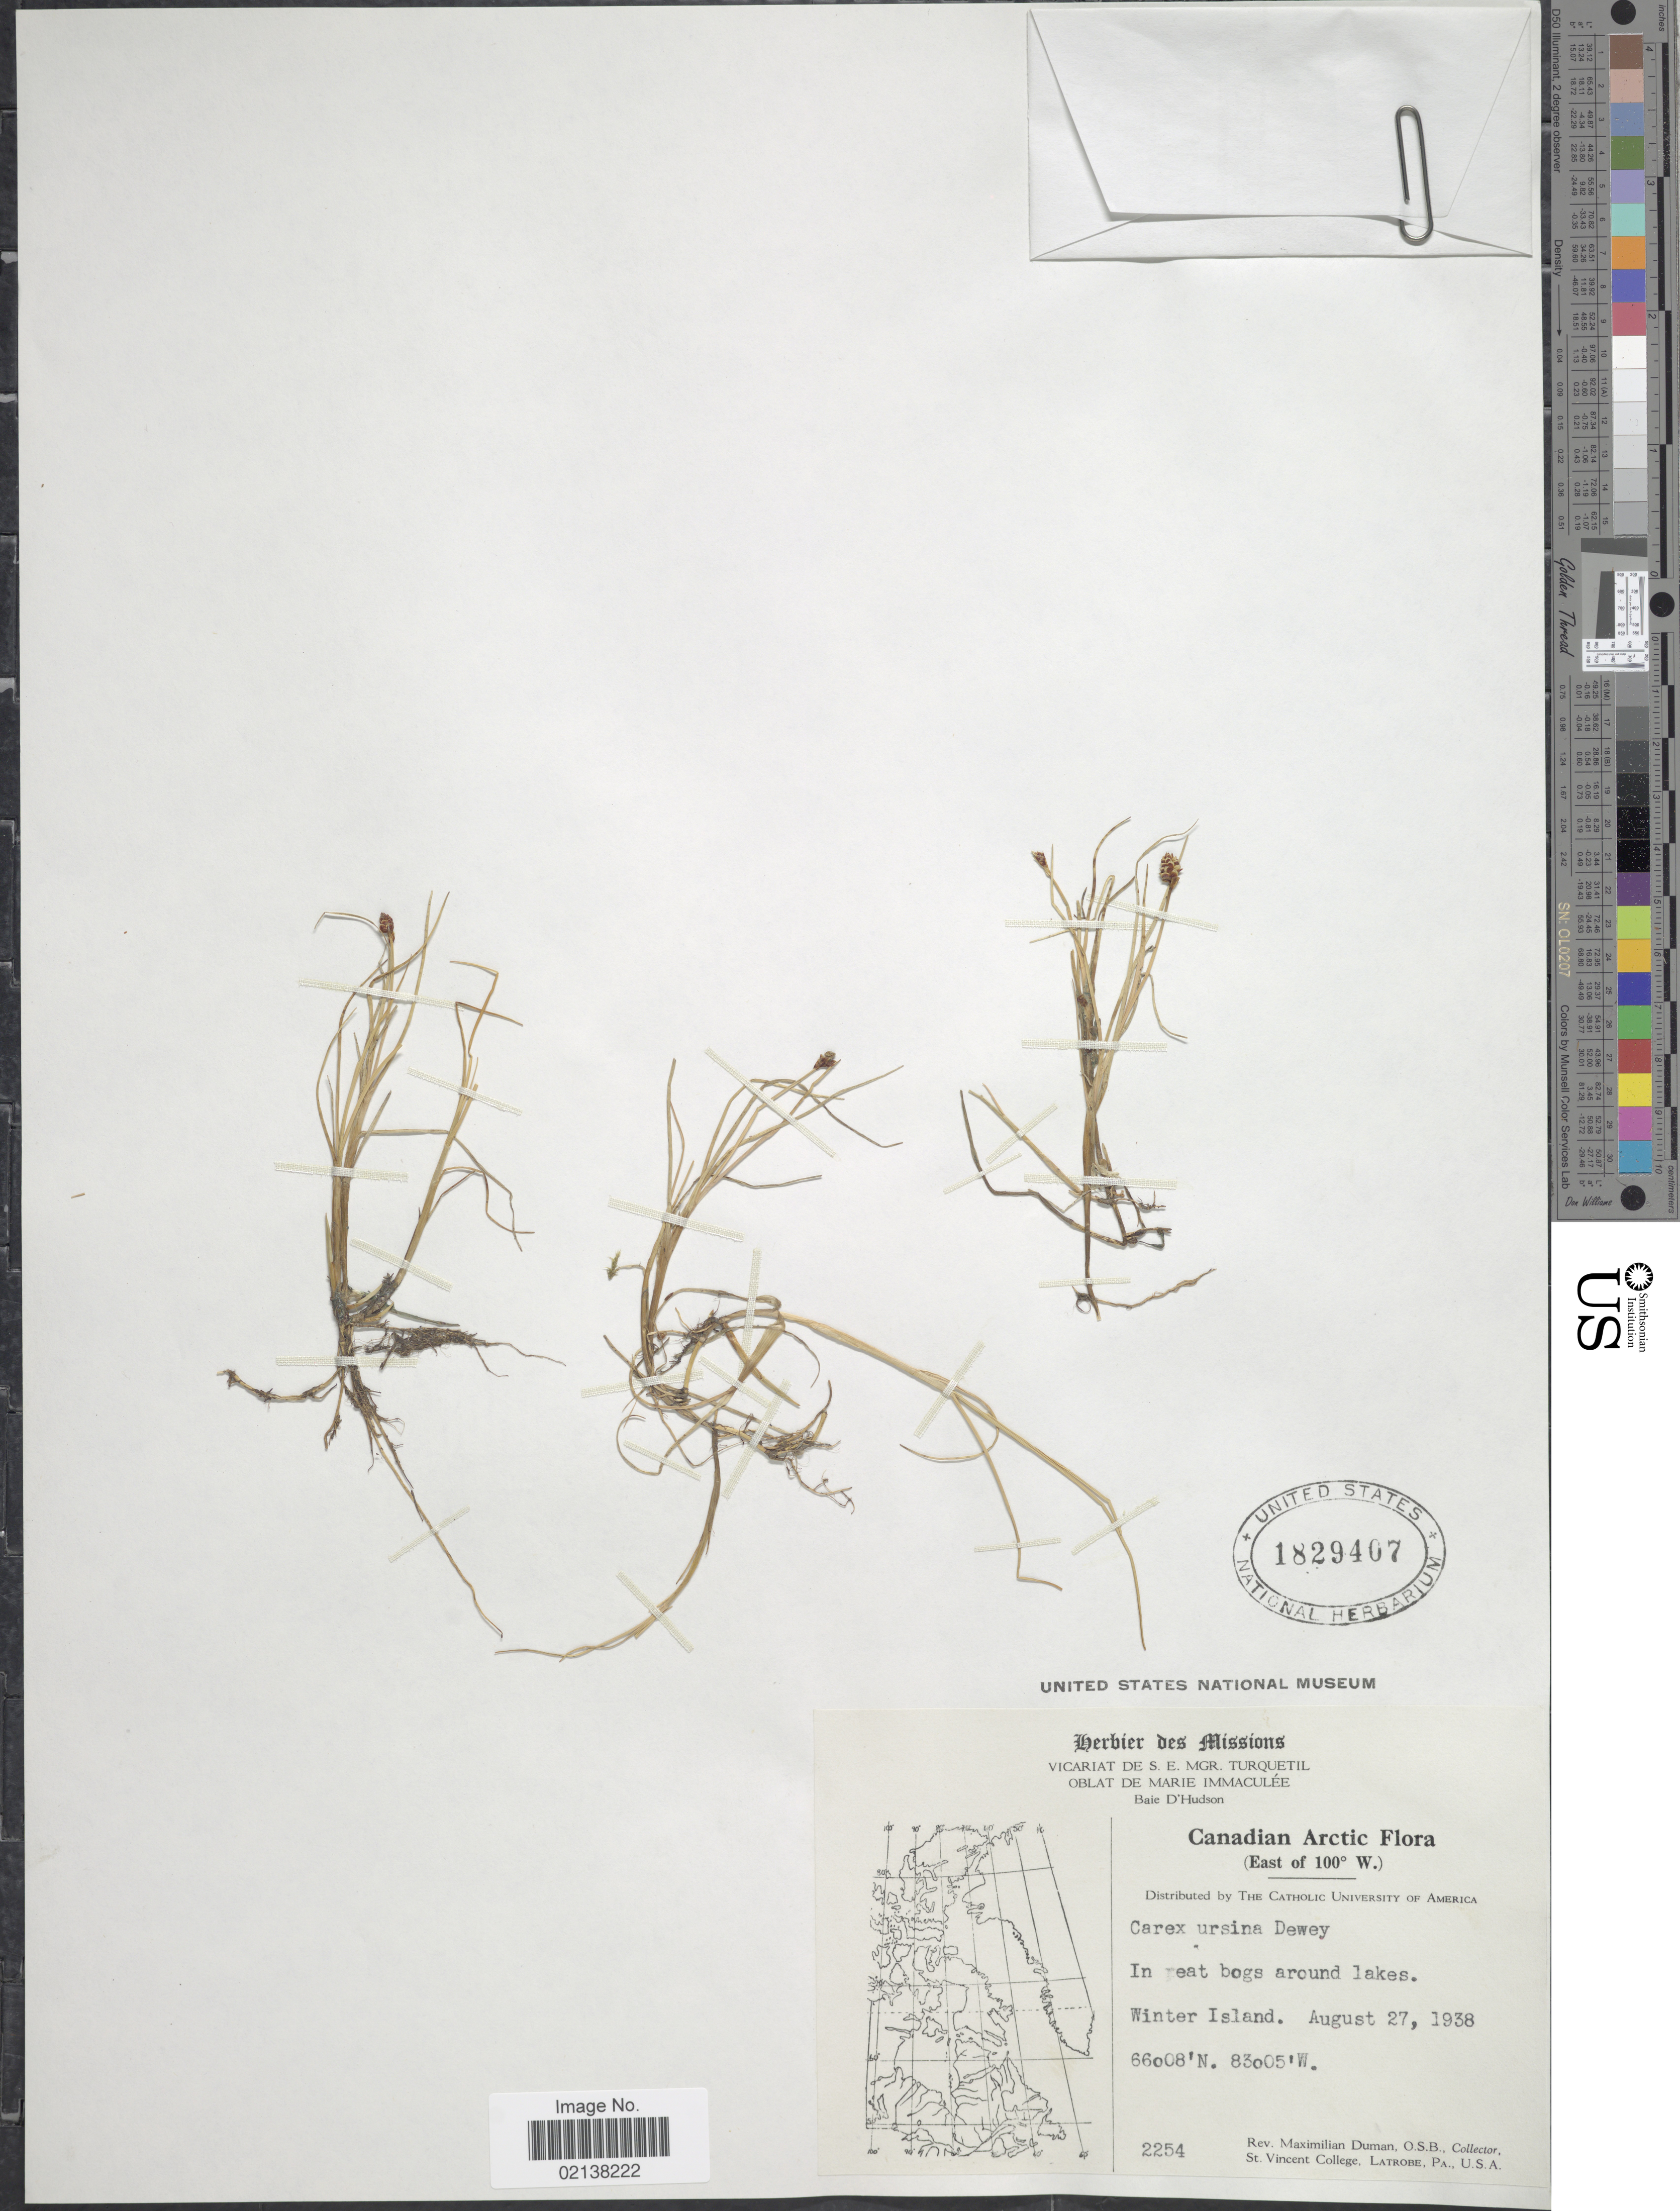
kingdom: Plantae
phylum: Tracheophyta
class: Liliopsida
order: Poales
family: Cyperaceae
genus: Carex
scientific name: Carex ursina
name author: Dewey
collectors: M. Duman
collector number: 2254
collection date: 1938-08-27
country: Canada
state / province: Nunavut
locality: Canadian Arctic (East of 100º W.). In peat bogs around lakes. Winter Island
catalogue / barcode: US 1829407